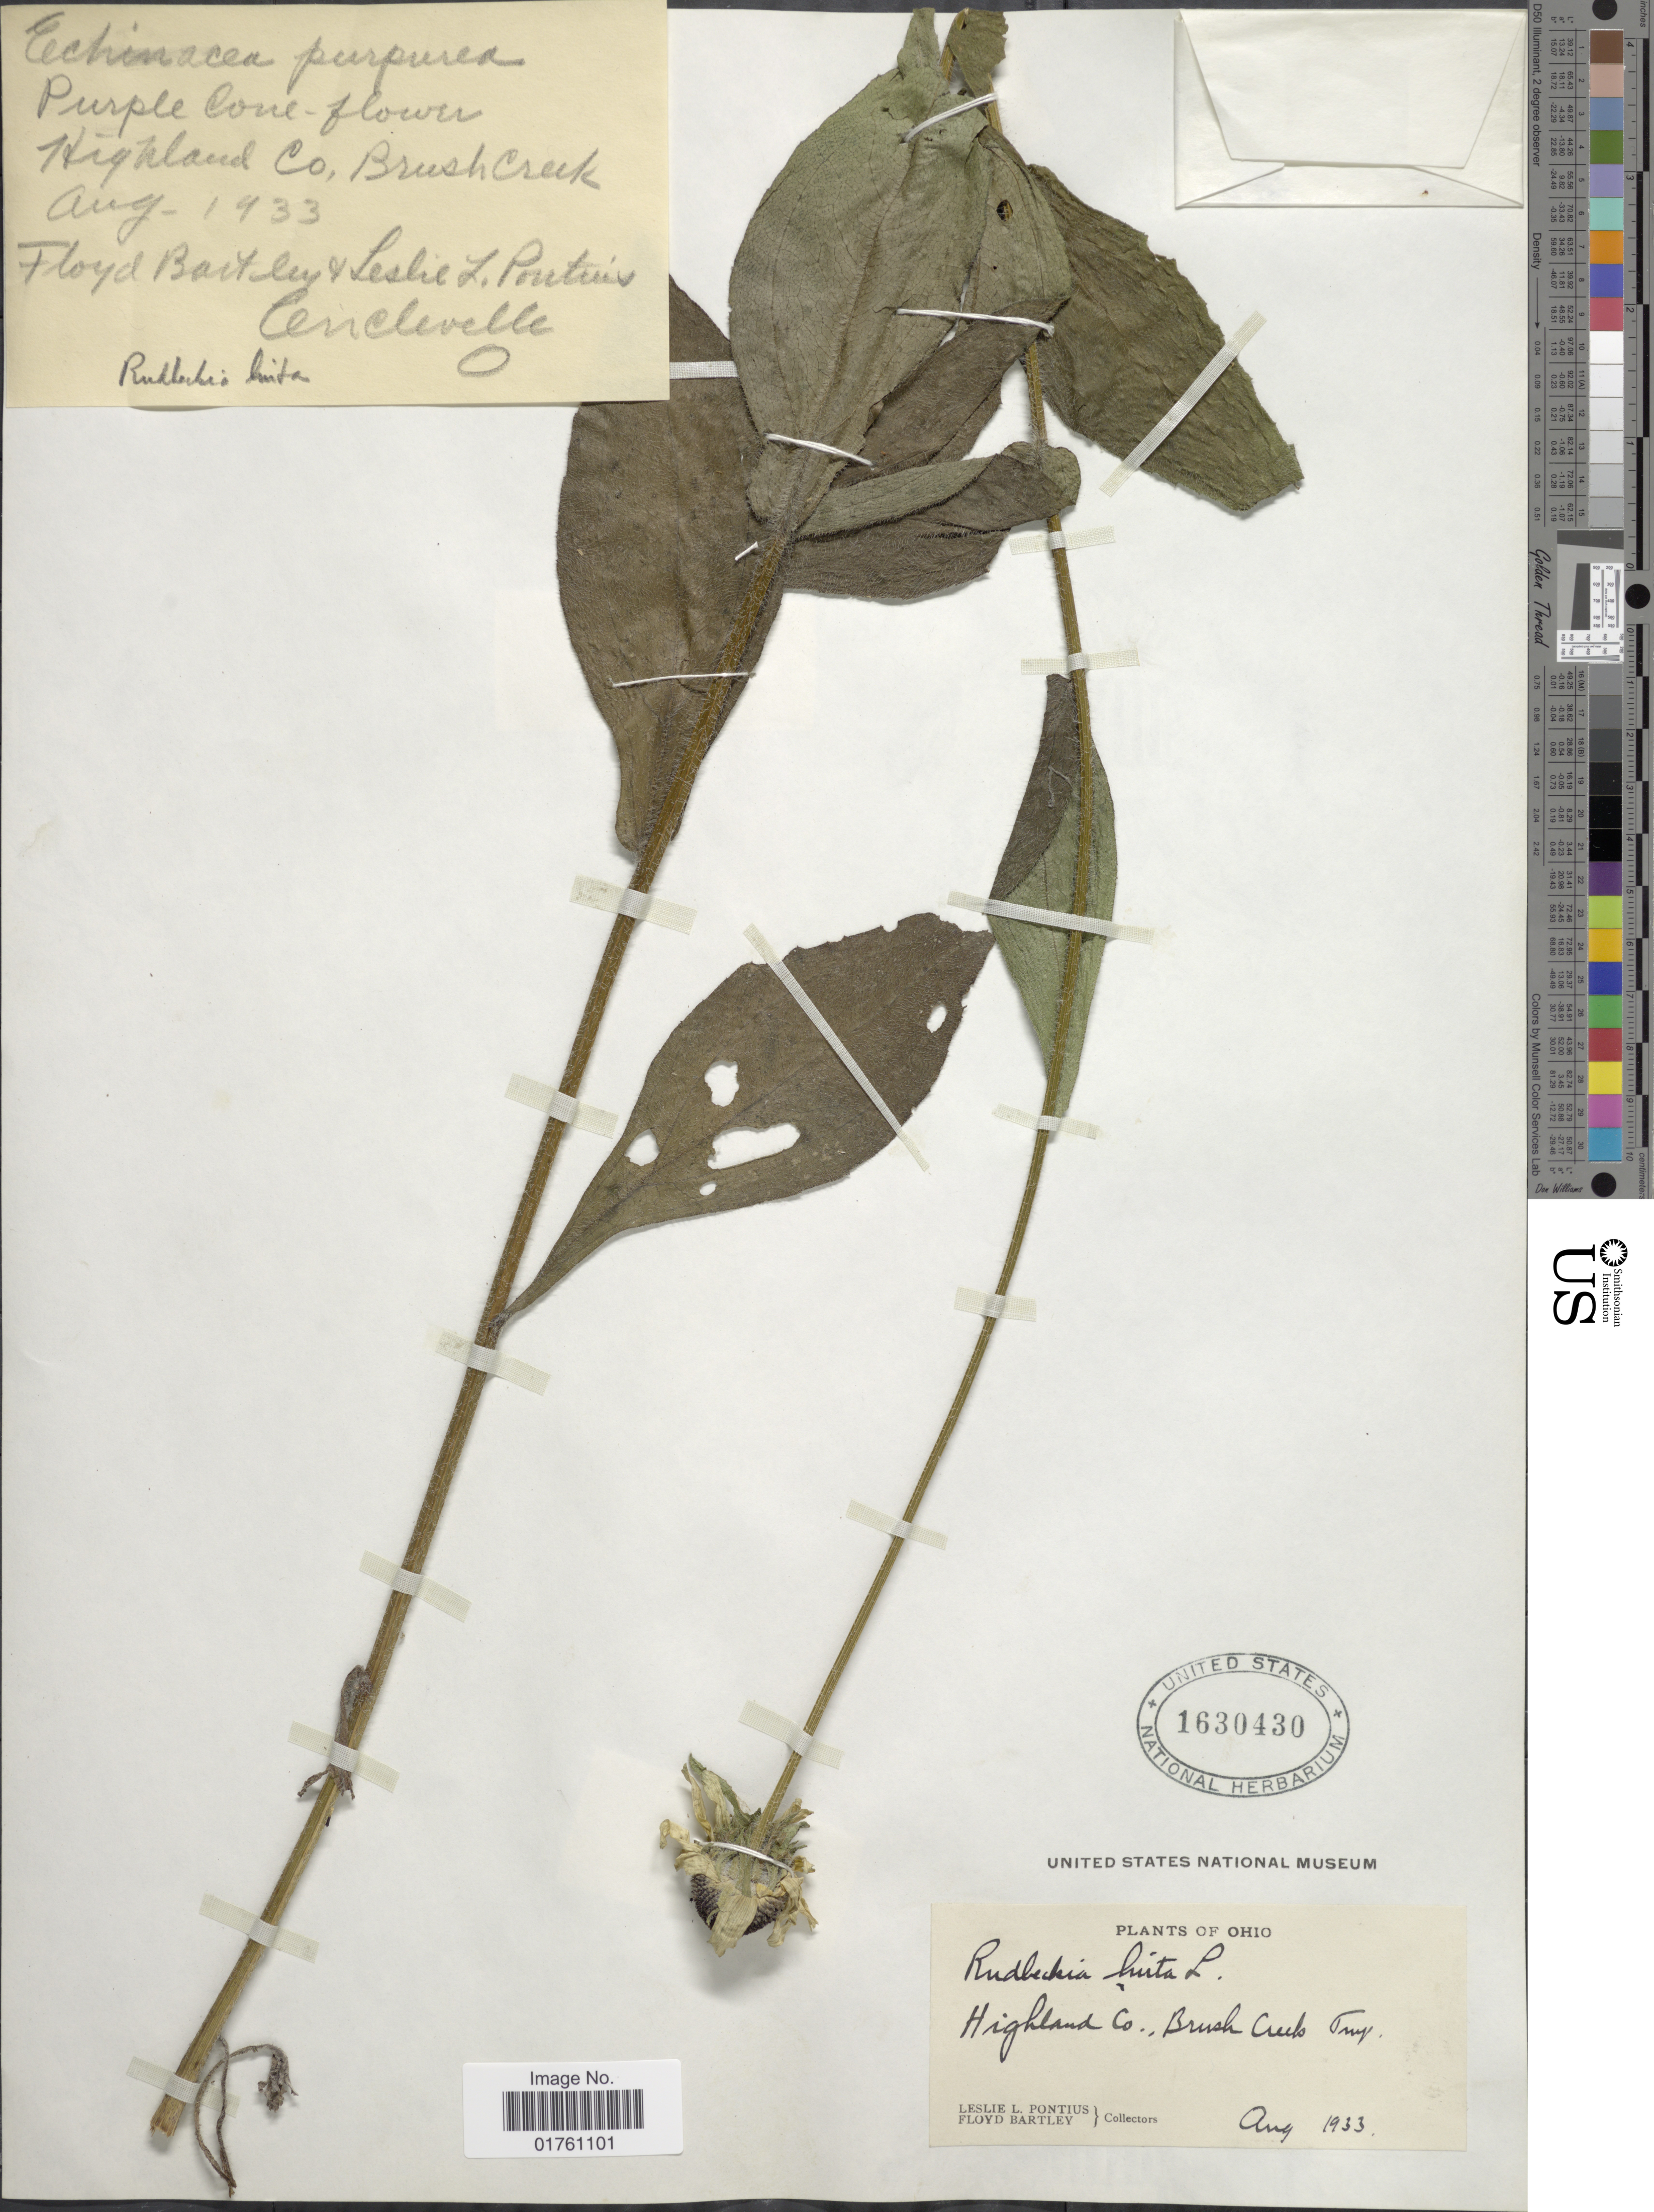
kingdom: Plantae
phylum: Tracheophyta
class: Magnoliopsida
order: Asterales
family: Asteraceae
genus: Rudbeckia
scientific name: Rudbeckia hirta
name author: L.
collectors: L. Pontius & F. Bartley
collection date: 1933-08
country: United States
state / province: Ohio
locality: Highland Co., Brush Creek Twp.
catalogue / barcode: US 1630430